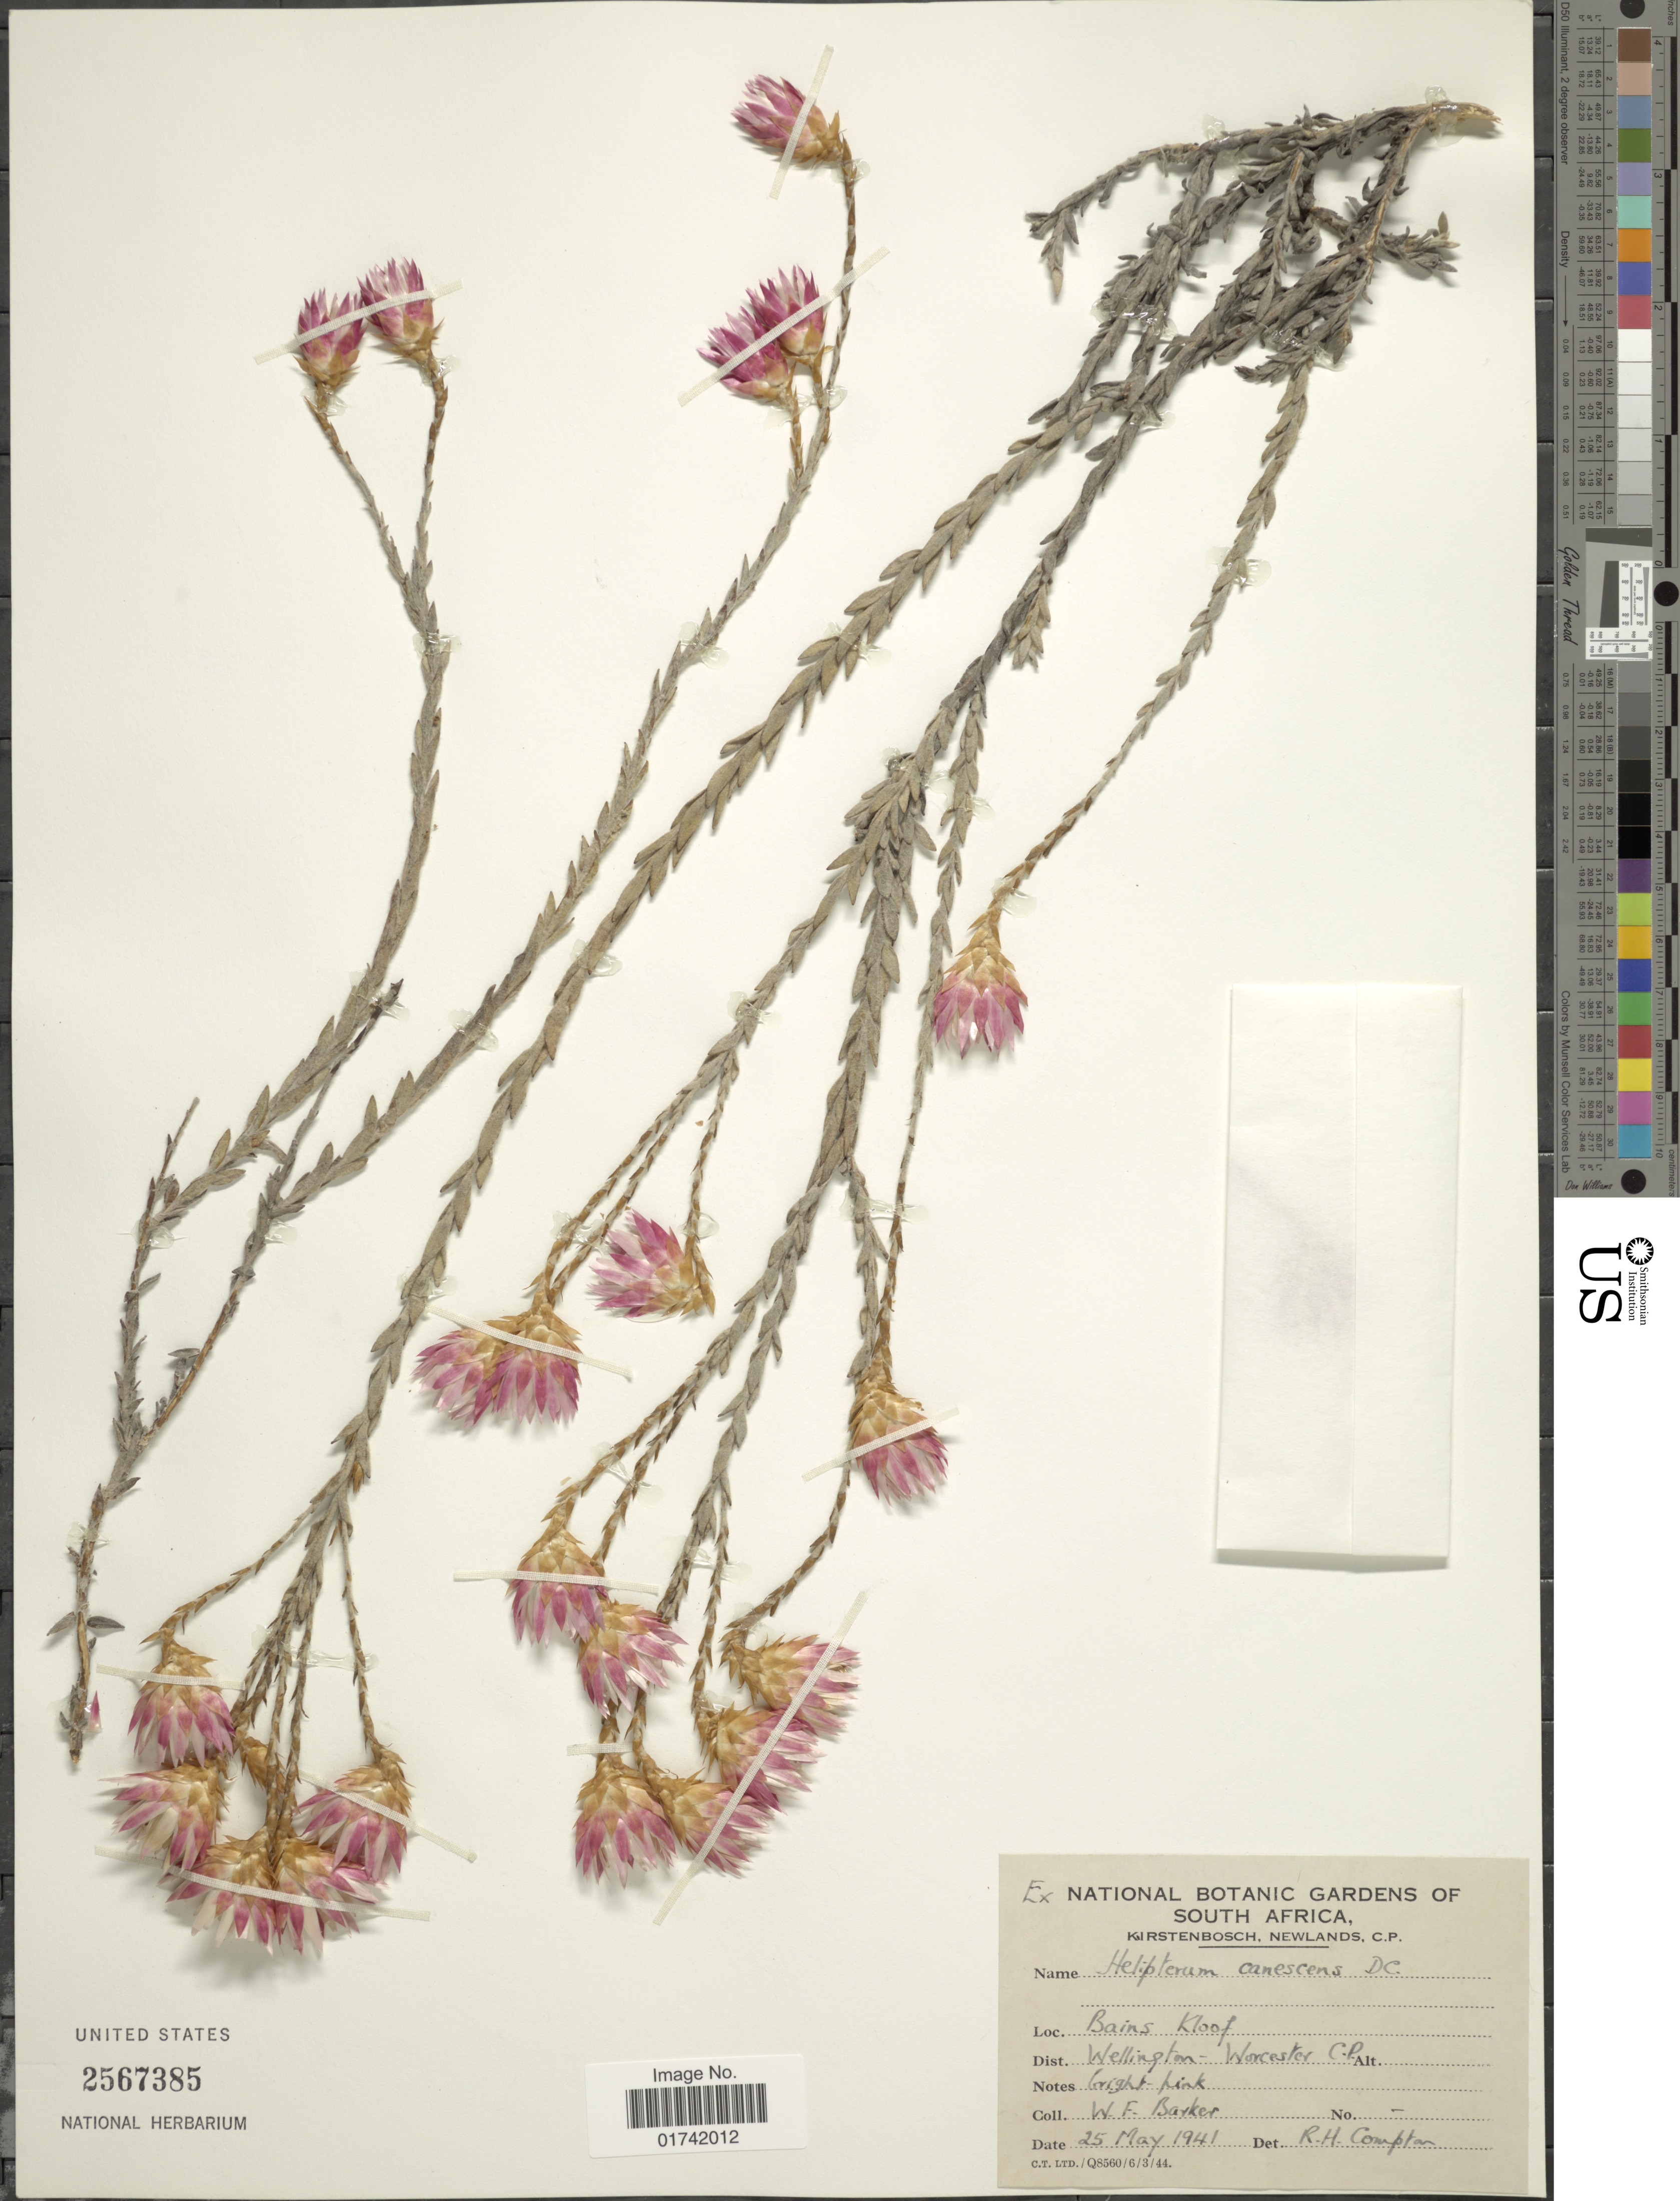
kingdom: Plantae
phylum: Tracheophyta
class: Magnoliopsida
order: Asterales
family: Asteraceae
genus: Helipterum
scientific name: Helipterum canescens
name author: DC.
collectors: W. F. Barker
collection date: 1941-05-25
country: South Africa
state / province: Western Cape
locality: Bains Kloof. Dist. Wellington - Worchester C.P.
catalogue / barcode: US 2567385